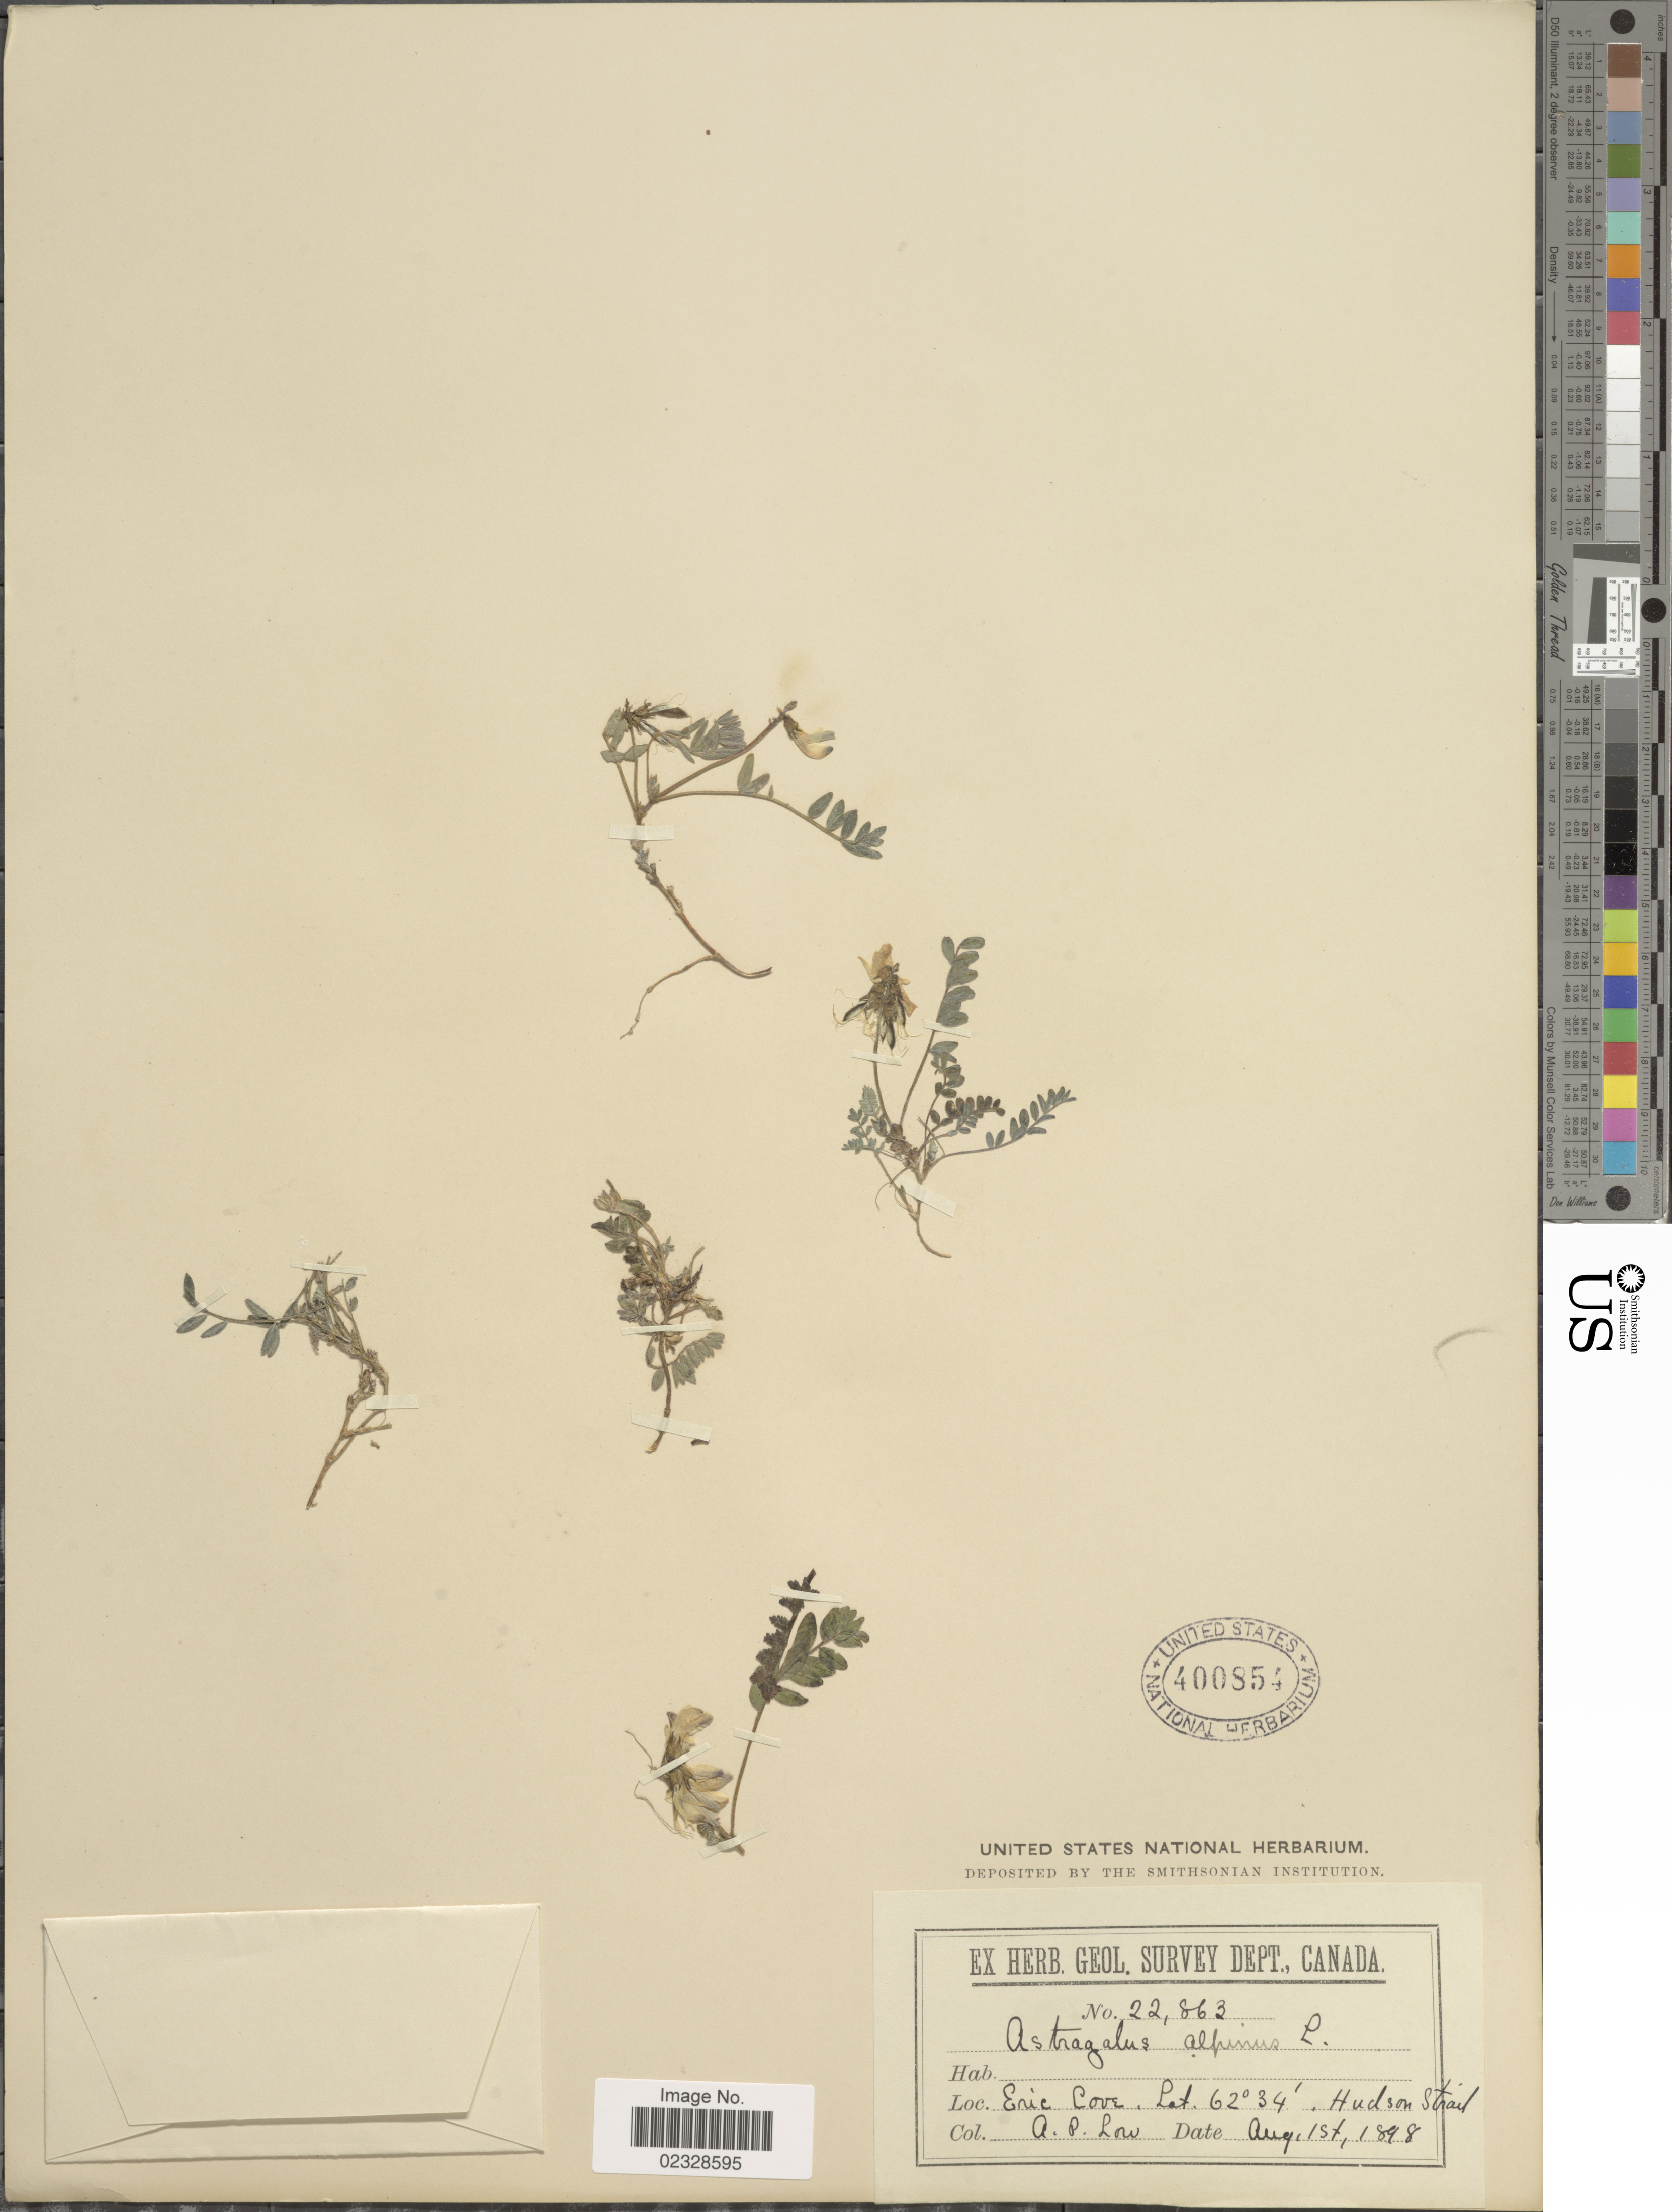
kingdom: Plantae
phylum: Tracheophyta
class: Magnoliopsida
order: Fabales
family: Fabaceae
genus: Astragalus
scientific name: Astragalus alpinus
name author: L.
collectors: A. Low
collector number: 22863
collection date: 1898-08-01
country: Canada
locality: Erie Cove, Hudson Strait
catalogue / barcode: US 400854